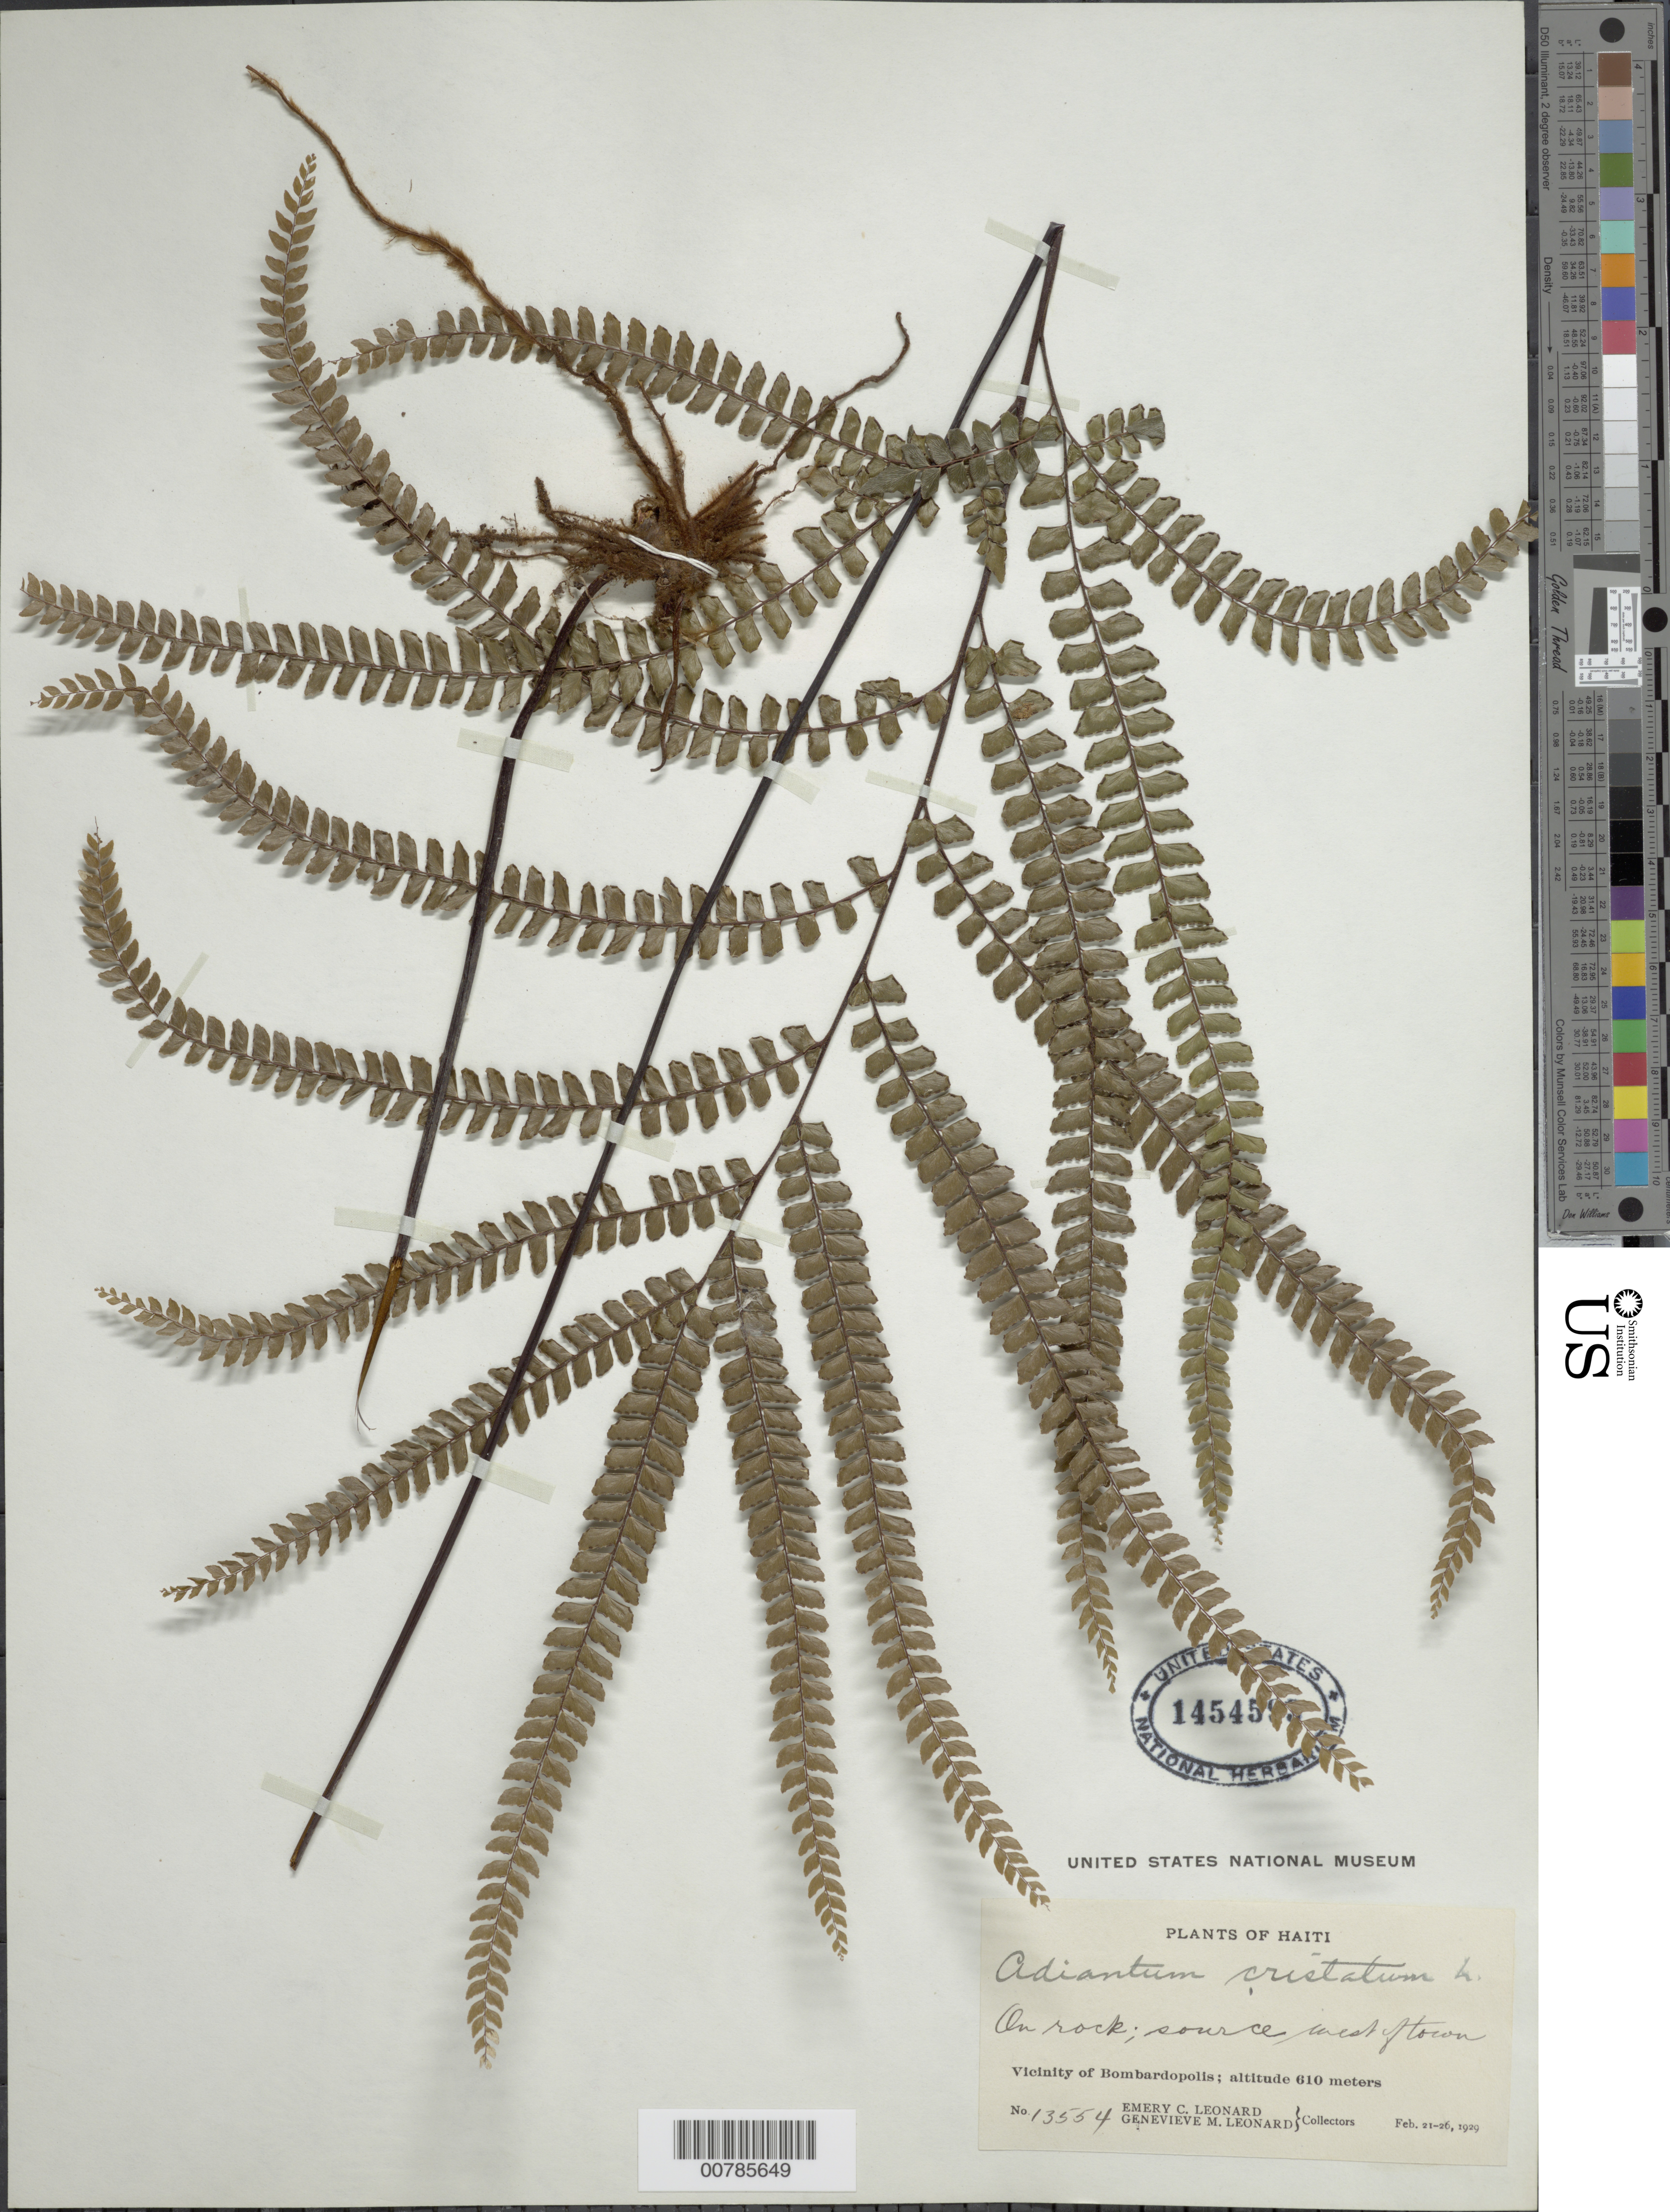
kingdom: Plantae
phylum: Tracheophyta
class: Polypodiopsida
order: Polypodiales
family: Pteridaceae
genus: Adiantum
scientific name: Adiantum pyramidale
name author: (L.) Willd.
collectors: E. C. Leonard & G. M. Leonard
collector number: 13554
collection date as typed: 21 Feb 1929 to 26 Feb 1929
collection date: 1929-02-21/1929-02-26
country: Haiti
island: Hispaniola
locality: Bombardopolis, vicinity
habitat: On rock; source west of town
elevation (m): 610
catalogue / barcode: US 1454593